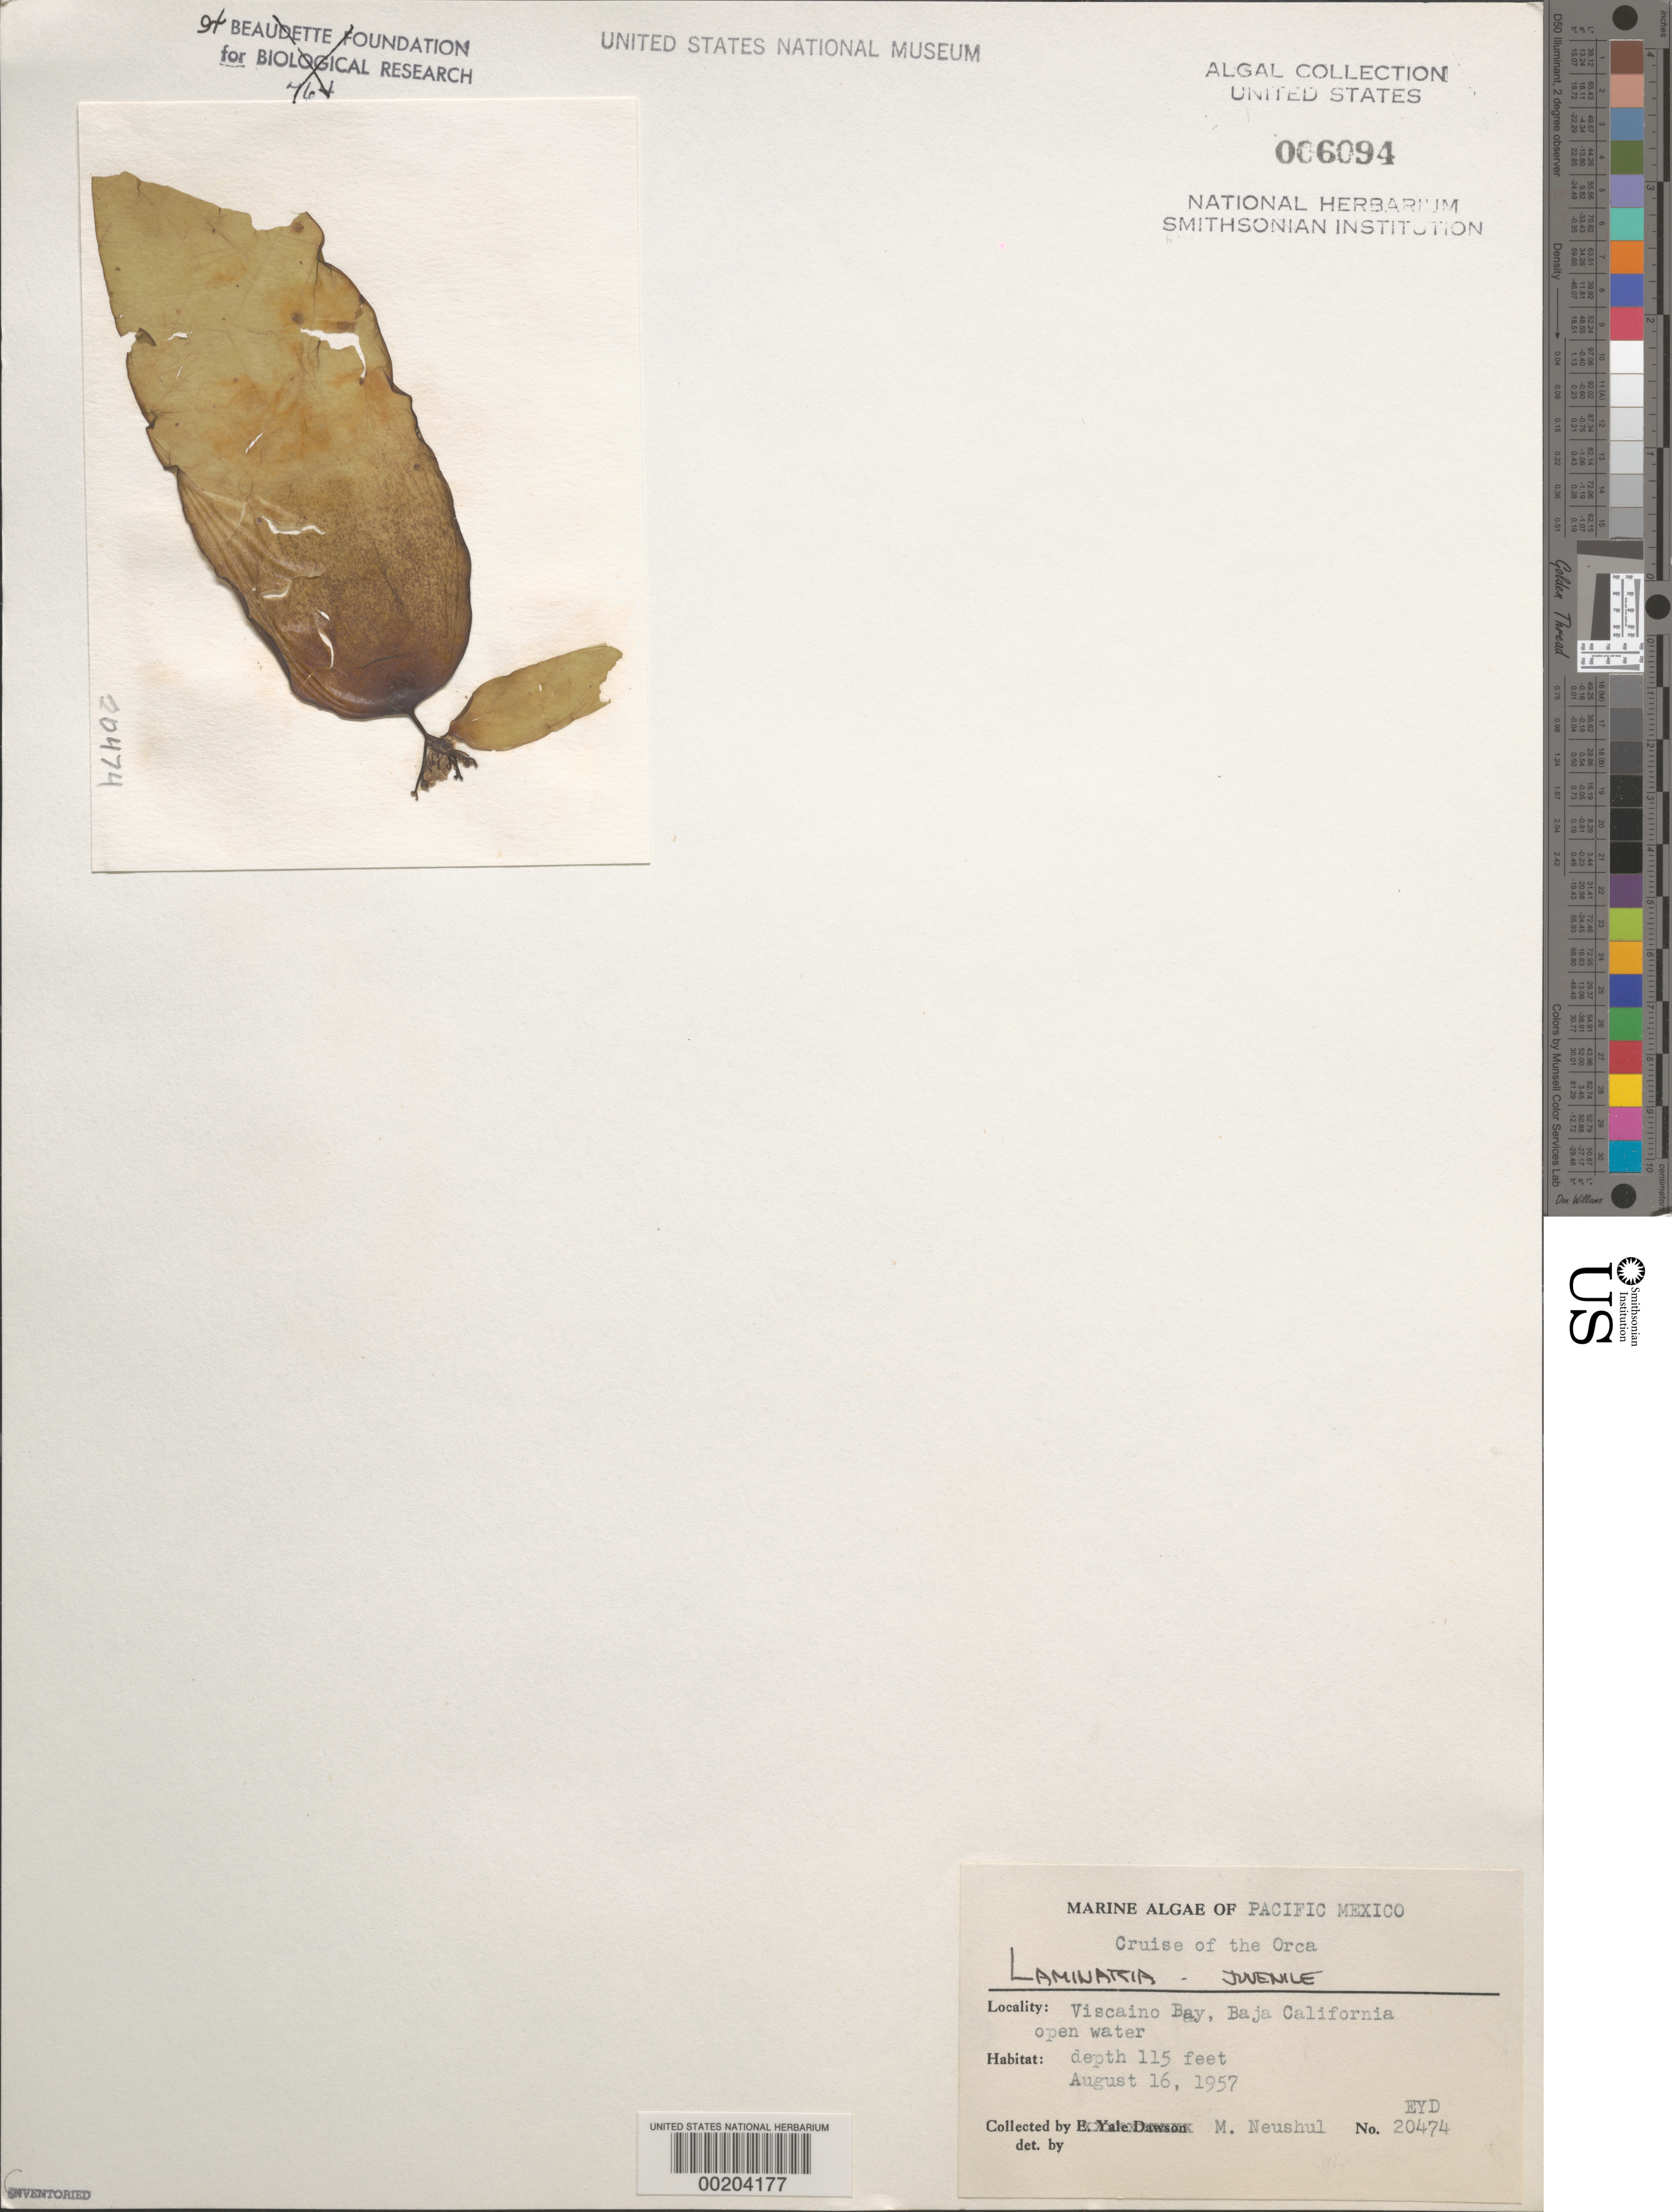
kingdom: Chromista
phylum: Ochrophyta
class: Phaeophyceae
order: Laminariales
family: Laminariaceae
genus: Laminaria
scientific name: Laminaria sp.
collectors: M. Neushul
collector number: EYD 20474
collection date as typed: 16 Aug 1957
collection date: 1957-08-16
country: Mexico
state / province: Baja California Norte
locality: Bahia Sebastian Vizcaino (Viscaino Bay)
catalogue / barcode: US 6094